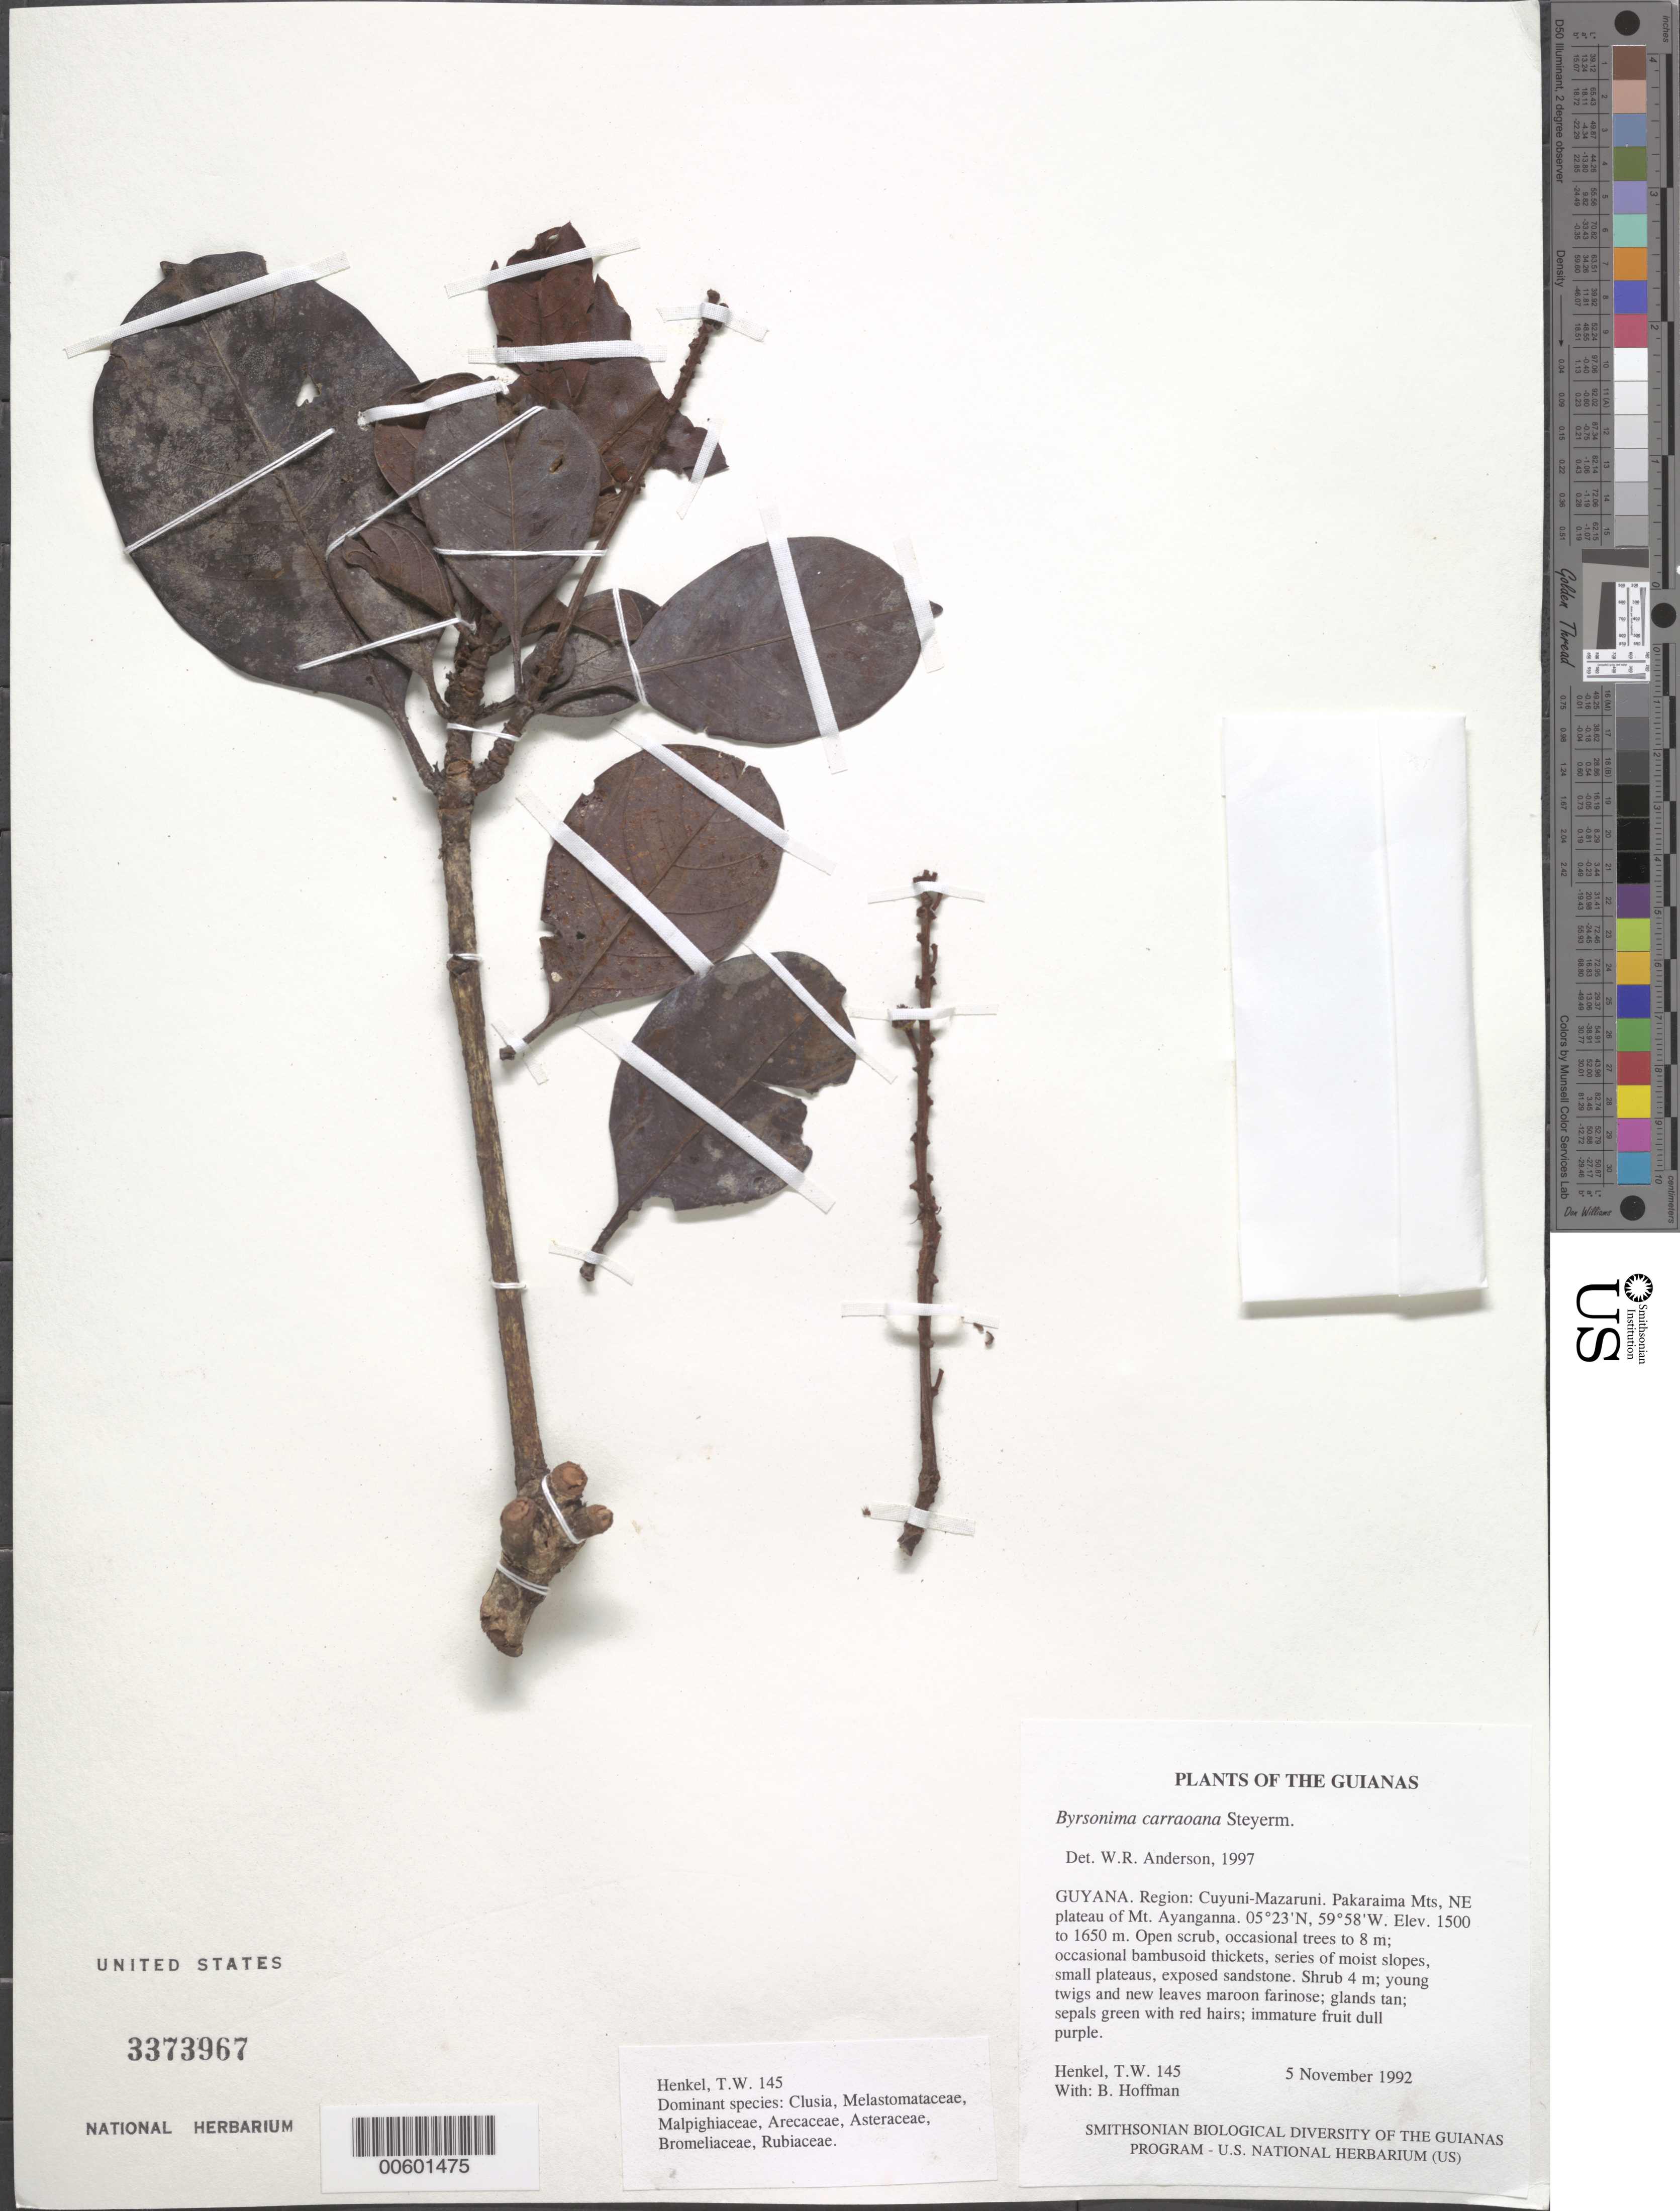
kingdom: Plantae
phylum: Tracheophyta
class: Magnoliopsida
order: Malpighiales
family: Malpighiaceae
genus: Byrsonima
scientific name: Byrsonima carraoana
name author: Steyerm.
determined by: Anderson, W. R., (MICH), University of Michigan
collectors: T. Henkel & B. Hoffman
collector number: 145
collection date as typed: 5 November 1992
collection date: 1992-11-05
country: Guyana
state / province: Cuyuni-Mazaruni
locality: Pakaraima Mts, NE plateau of Mt. Ayanganna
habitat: Open scrub, scattered trees to 8 m; occasional bambusoid thickets, series of moist slopes, small plateaus, exposed sandstone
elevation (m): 1500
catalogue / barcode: US 3373967